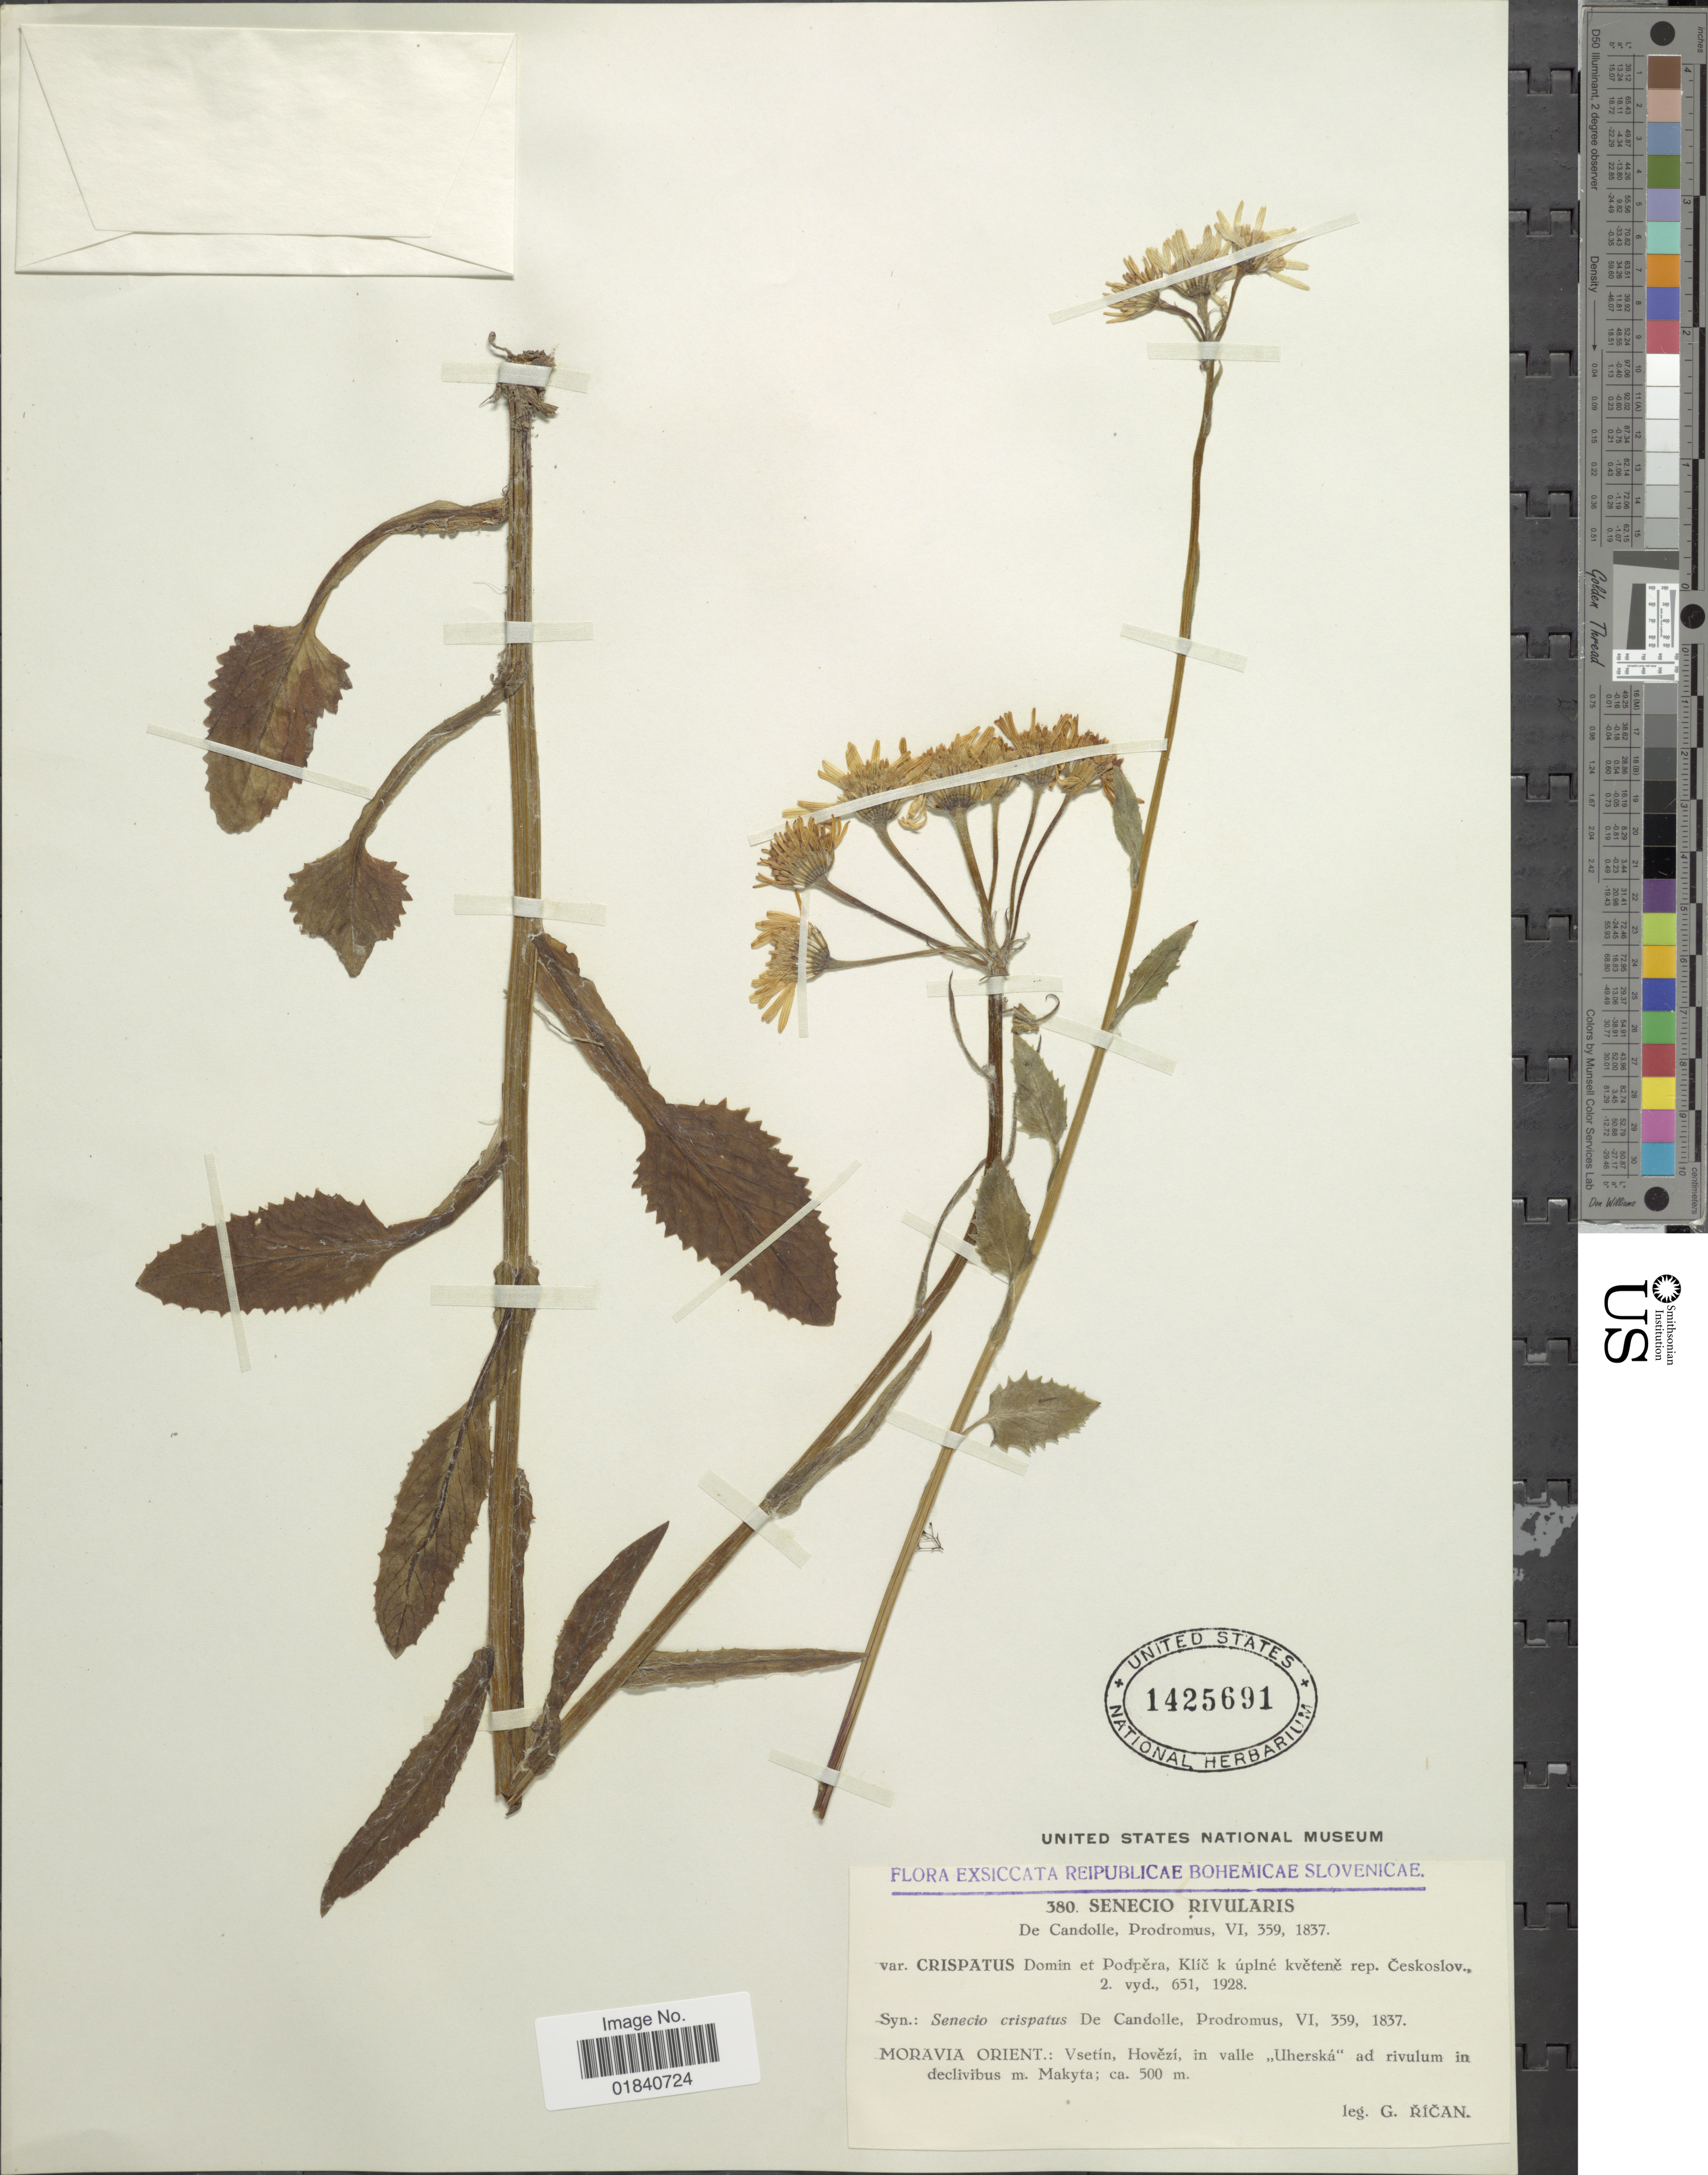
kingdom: Plantae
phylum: Tracheophyta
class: Magnoliopsida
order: Asterales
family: Asteraceae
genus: Tephroseris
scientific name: Tephroseris crispa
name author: (Jacquinot) Rchb.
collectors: G. Rican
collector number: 380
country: Slovakia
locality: Reipublicae Bohemicae Slovenicae. Moravia orient.: Vsetin, Hovezi, in valle Uherska ad rivulum in declivibus m. Makyta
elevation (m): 500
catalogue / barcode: US 1425691